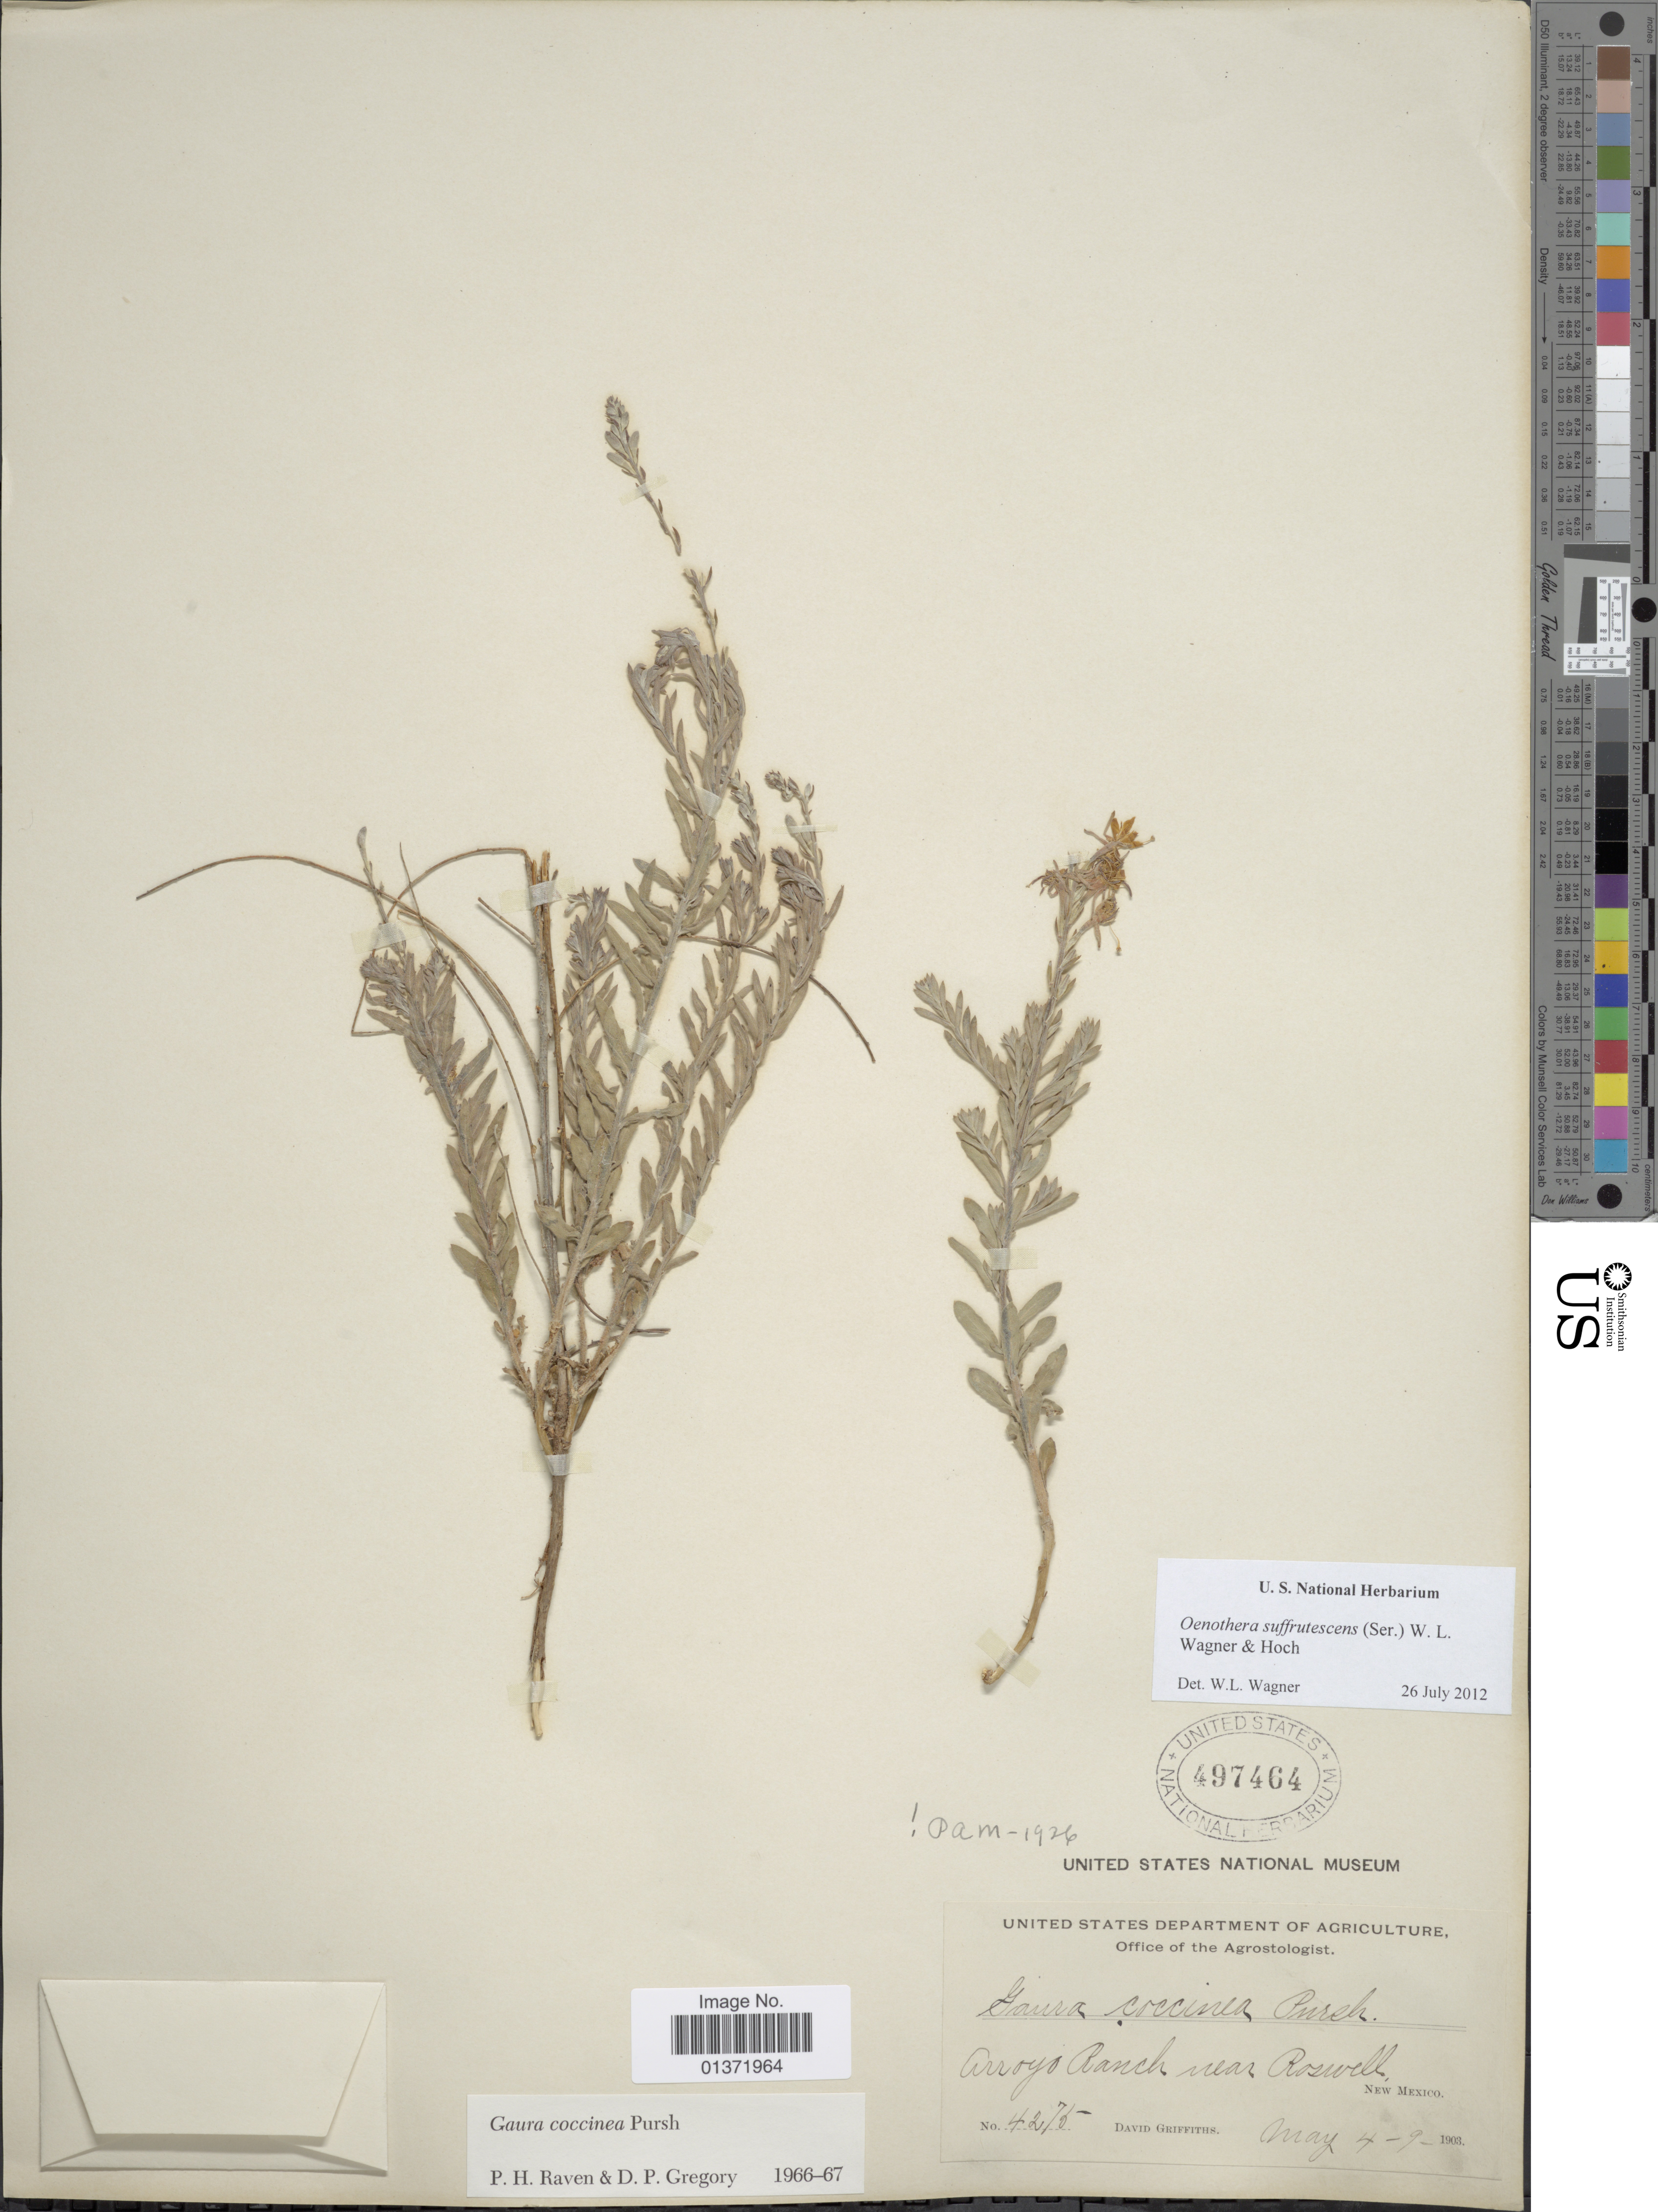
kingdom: Plantae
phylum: Tracheophyta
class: Magnoliopsida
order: Myrtales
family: Onagraceae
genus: Oenothera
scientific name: Oenothera suffrutescens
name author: (Ser.) W.L. Wagner & Hoch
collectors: D. Griffiths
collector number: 4275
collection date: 1903-05-04/1903-05-09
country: United States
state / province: New Mexico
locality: Arroyo Ranch near Roswell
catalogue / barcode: US 497464